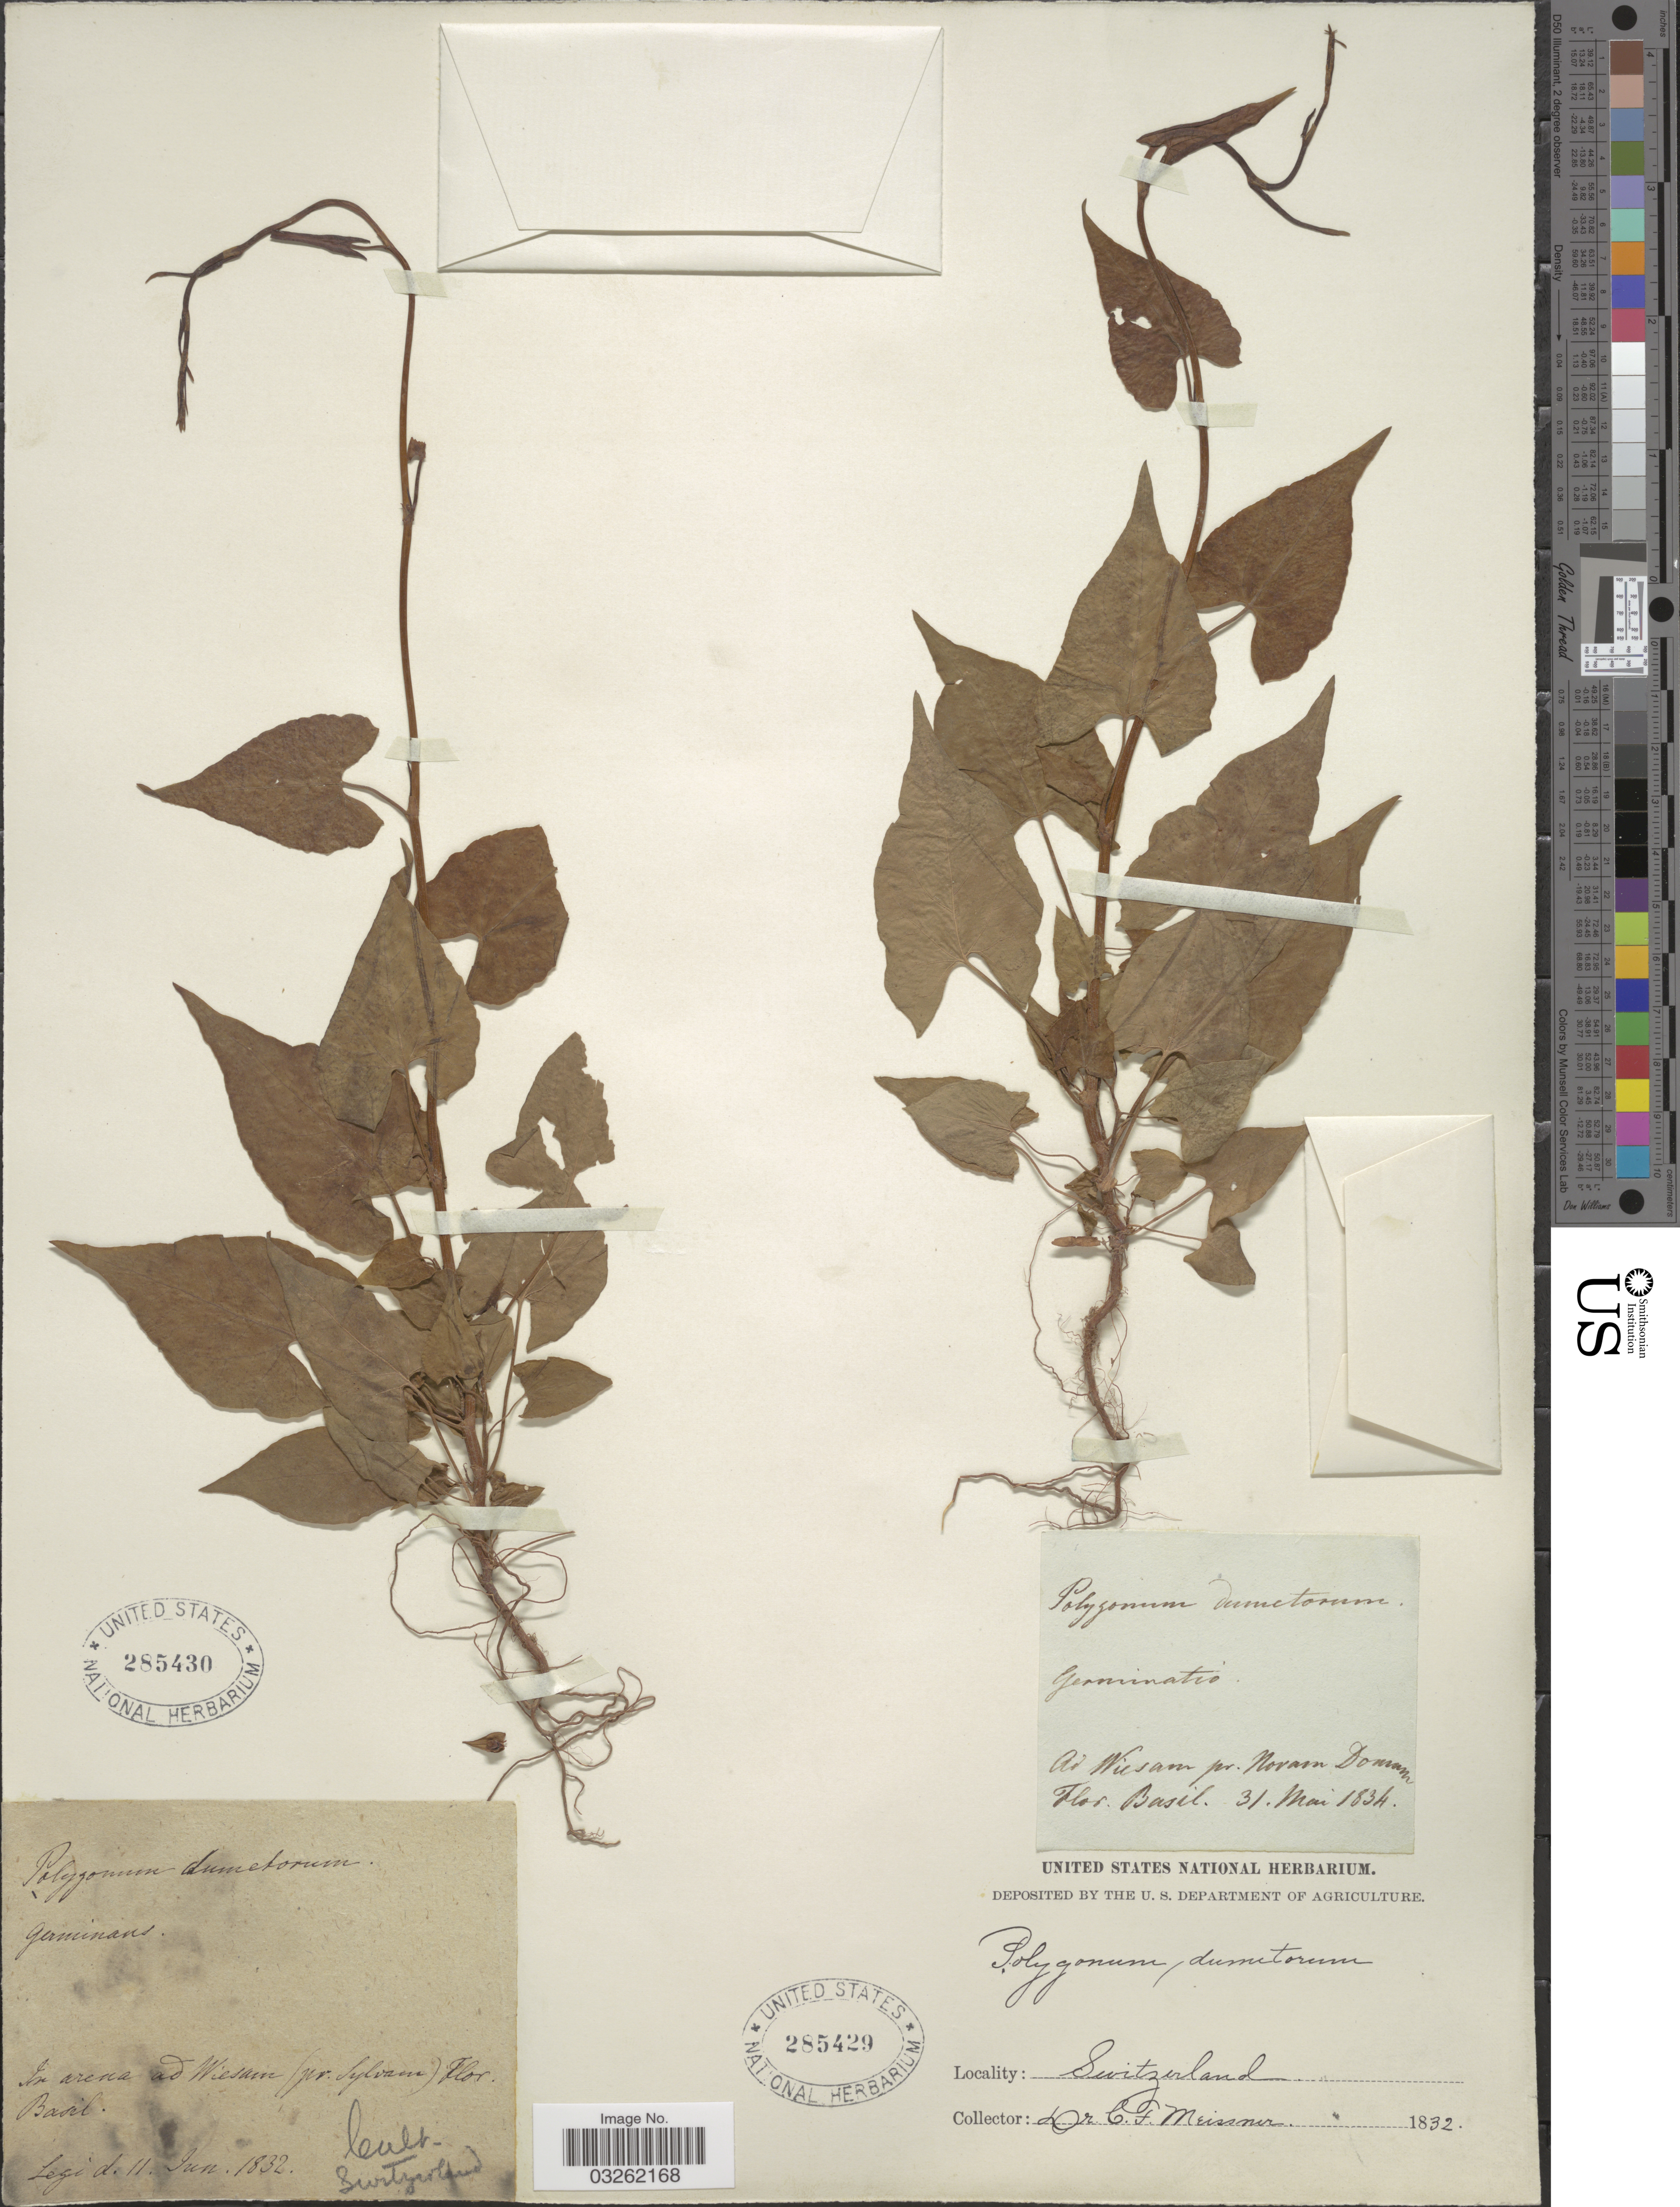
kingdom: Plantae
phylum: Tracheophyta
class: Magnoliopsida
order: Caryophyllales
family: Polygonaceae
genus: Fallopia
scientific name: Fallopia dumetorum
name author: (L.) Holub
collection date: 1832-06-11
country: Switzerland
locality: Ad Wiesam (pr. Sylvam). Basil [unsure placement]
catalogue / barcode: US 285430